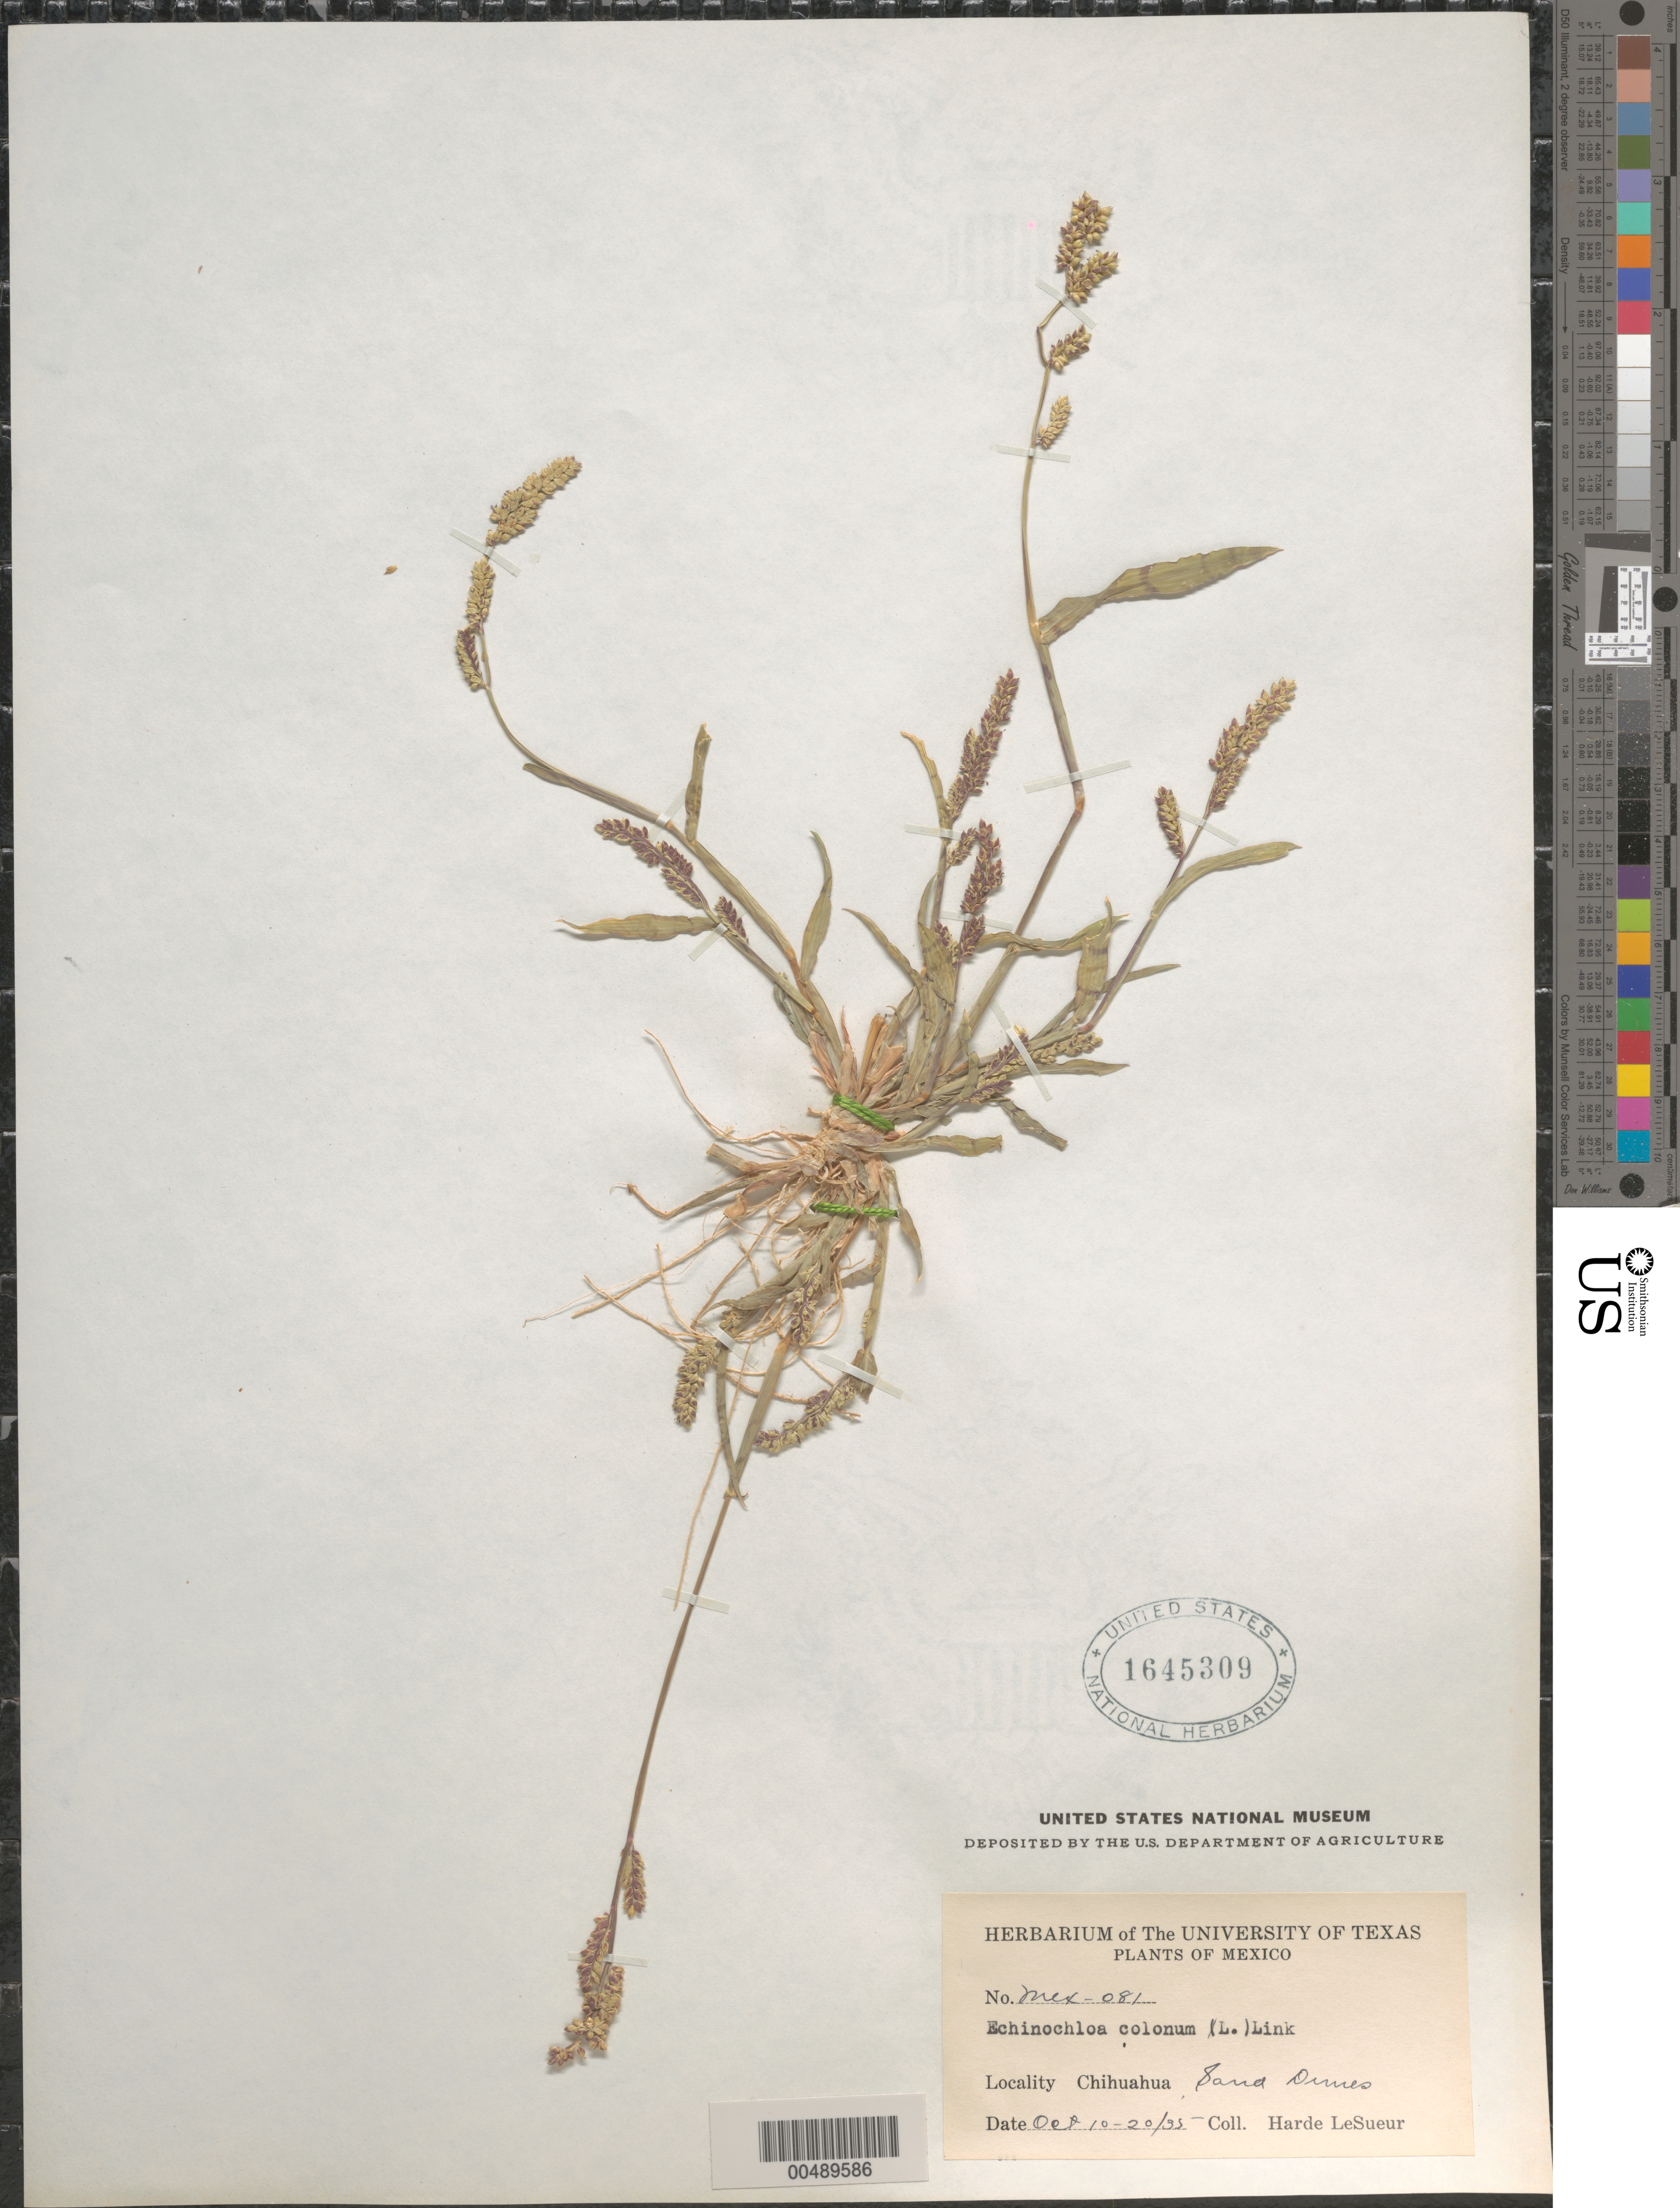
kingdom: Plantae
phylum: Tracheophyta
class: Liliopsida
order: Poales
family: Poaceae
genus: Echinochloa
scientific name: Echinochloa colona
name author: (L.) Link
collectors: D. H. LeSueur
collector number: Mex-081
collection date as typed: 10 Oct 1935 to 20 Oct 1935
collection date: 1935-10-10/1935-10-20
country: Mexico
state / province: Chihuahua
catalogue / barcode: US 1645309